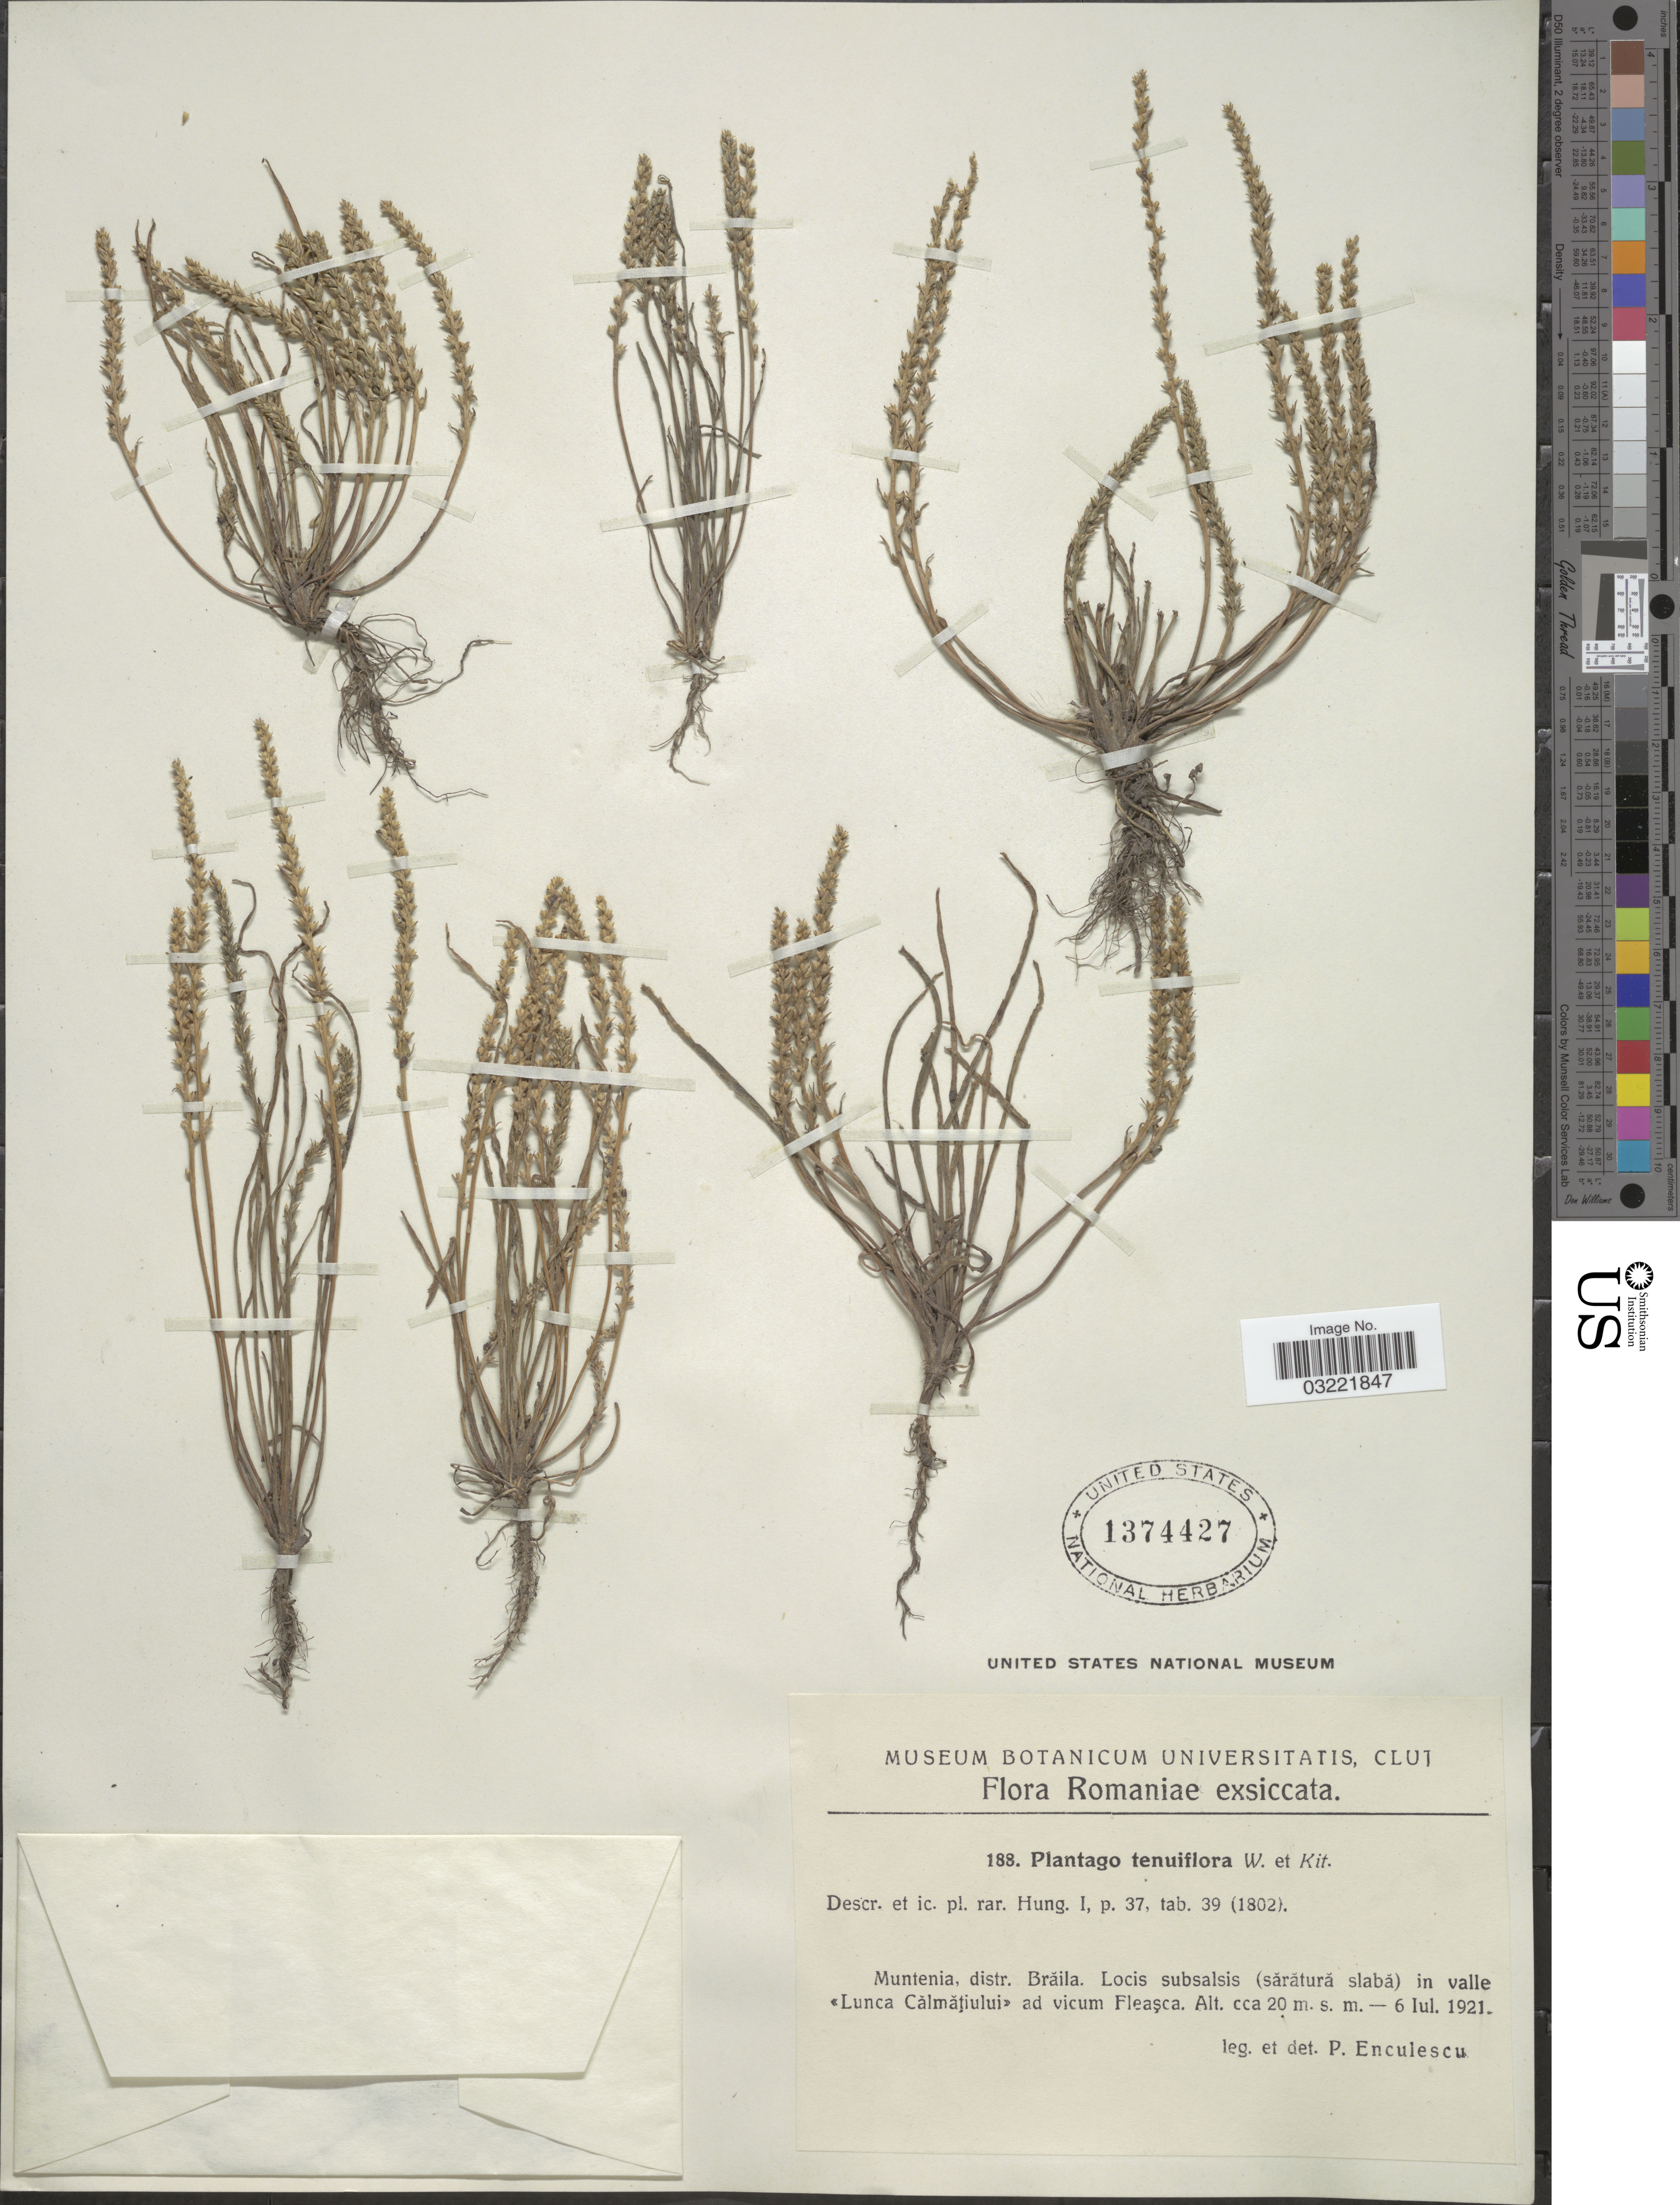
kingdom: Plantae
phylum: Tracheophyta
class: Magnoliopsida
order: Lamiales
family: Plantaginaceae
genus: Plantago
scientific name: Plantago tenuiflora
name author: Waldst. & Kit.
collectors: P. Enculescu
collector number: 188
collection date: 1921-07-06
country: Romania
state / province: Braila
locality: Muntenia, distr. Brăila. Locis subsalsis (sărătură slabă) in valle Lunca Călmătiului ad vicum Fleaşca.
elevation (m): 20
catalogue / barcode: US 1374427